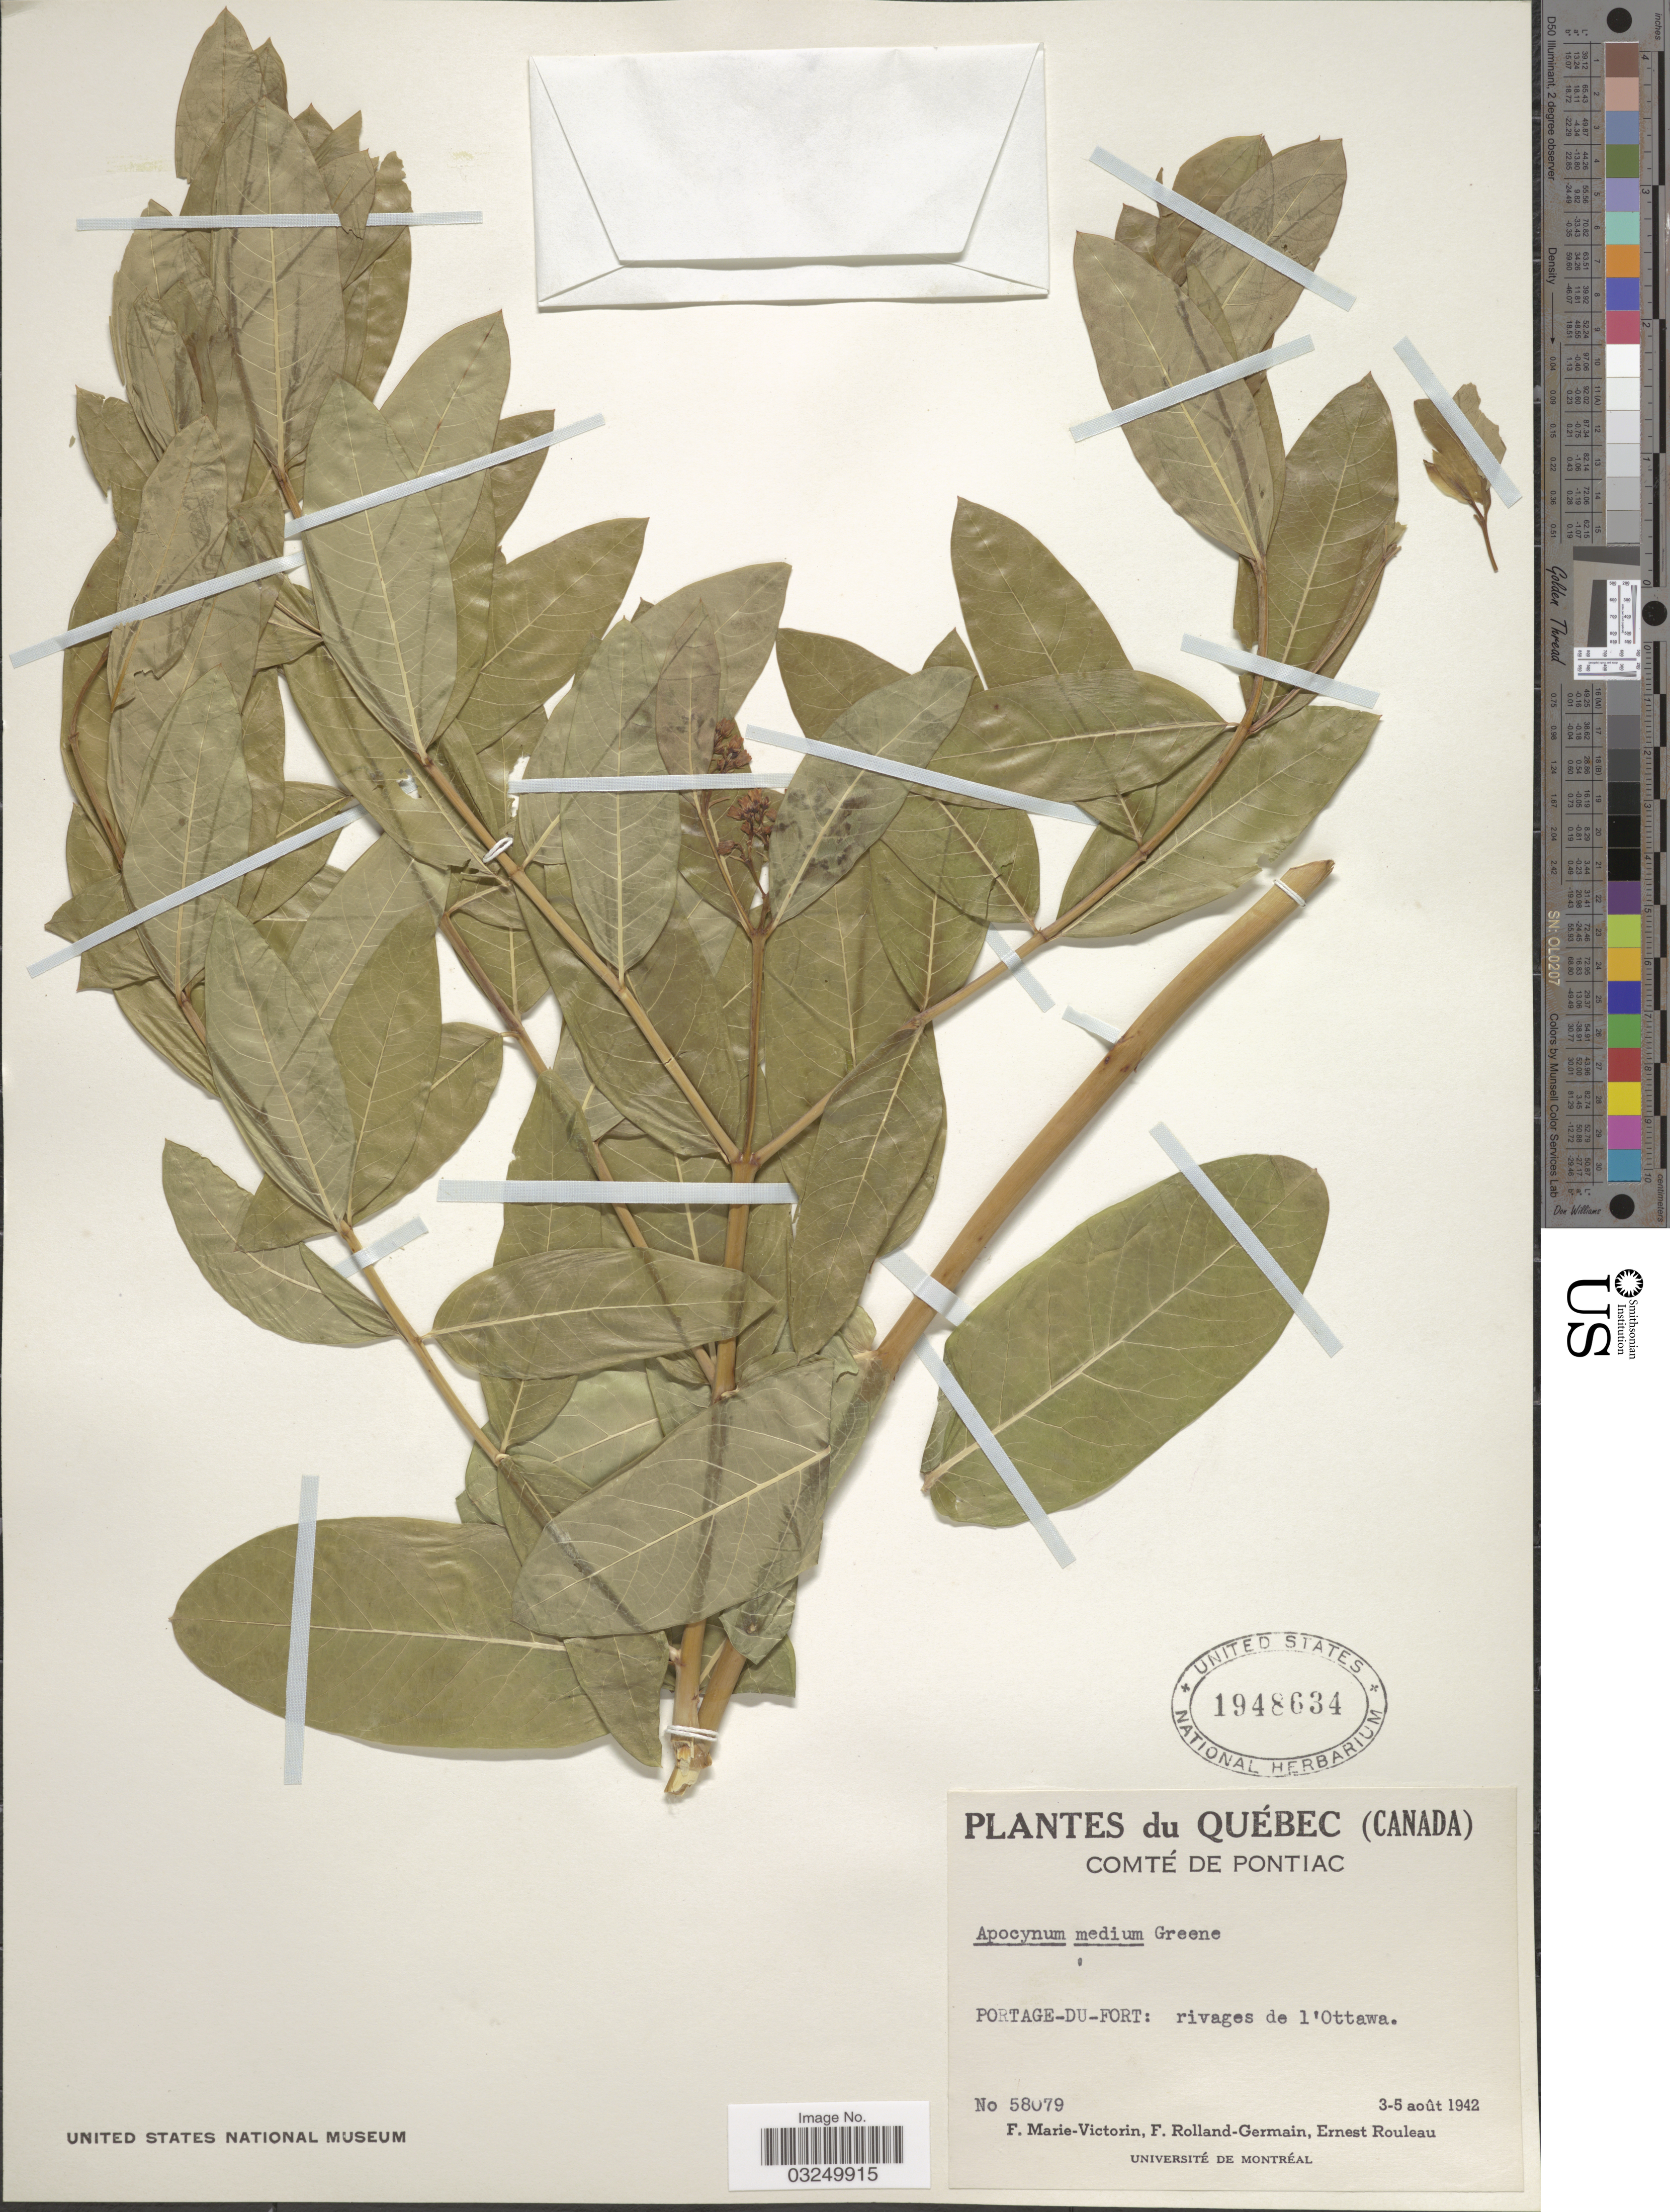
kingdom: Plantae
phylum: Tracheophyta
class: Magnoliopsida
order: Gentianales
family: Apocynaceae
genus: Apocynum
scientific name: Apocynum medium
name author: Greene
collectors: F. Marie-Victorin, Rolland-Germain & J. Rouleau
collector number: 58079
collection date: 1942-08-03/1942-08-05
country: Canada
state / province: Quebec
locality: Comté de Pontiac. Portage-du-Fort: rivages de l'Ottawa.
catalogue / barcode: US 1948634